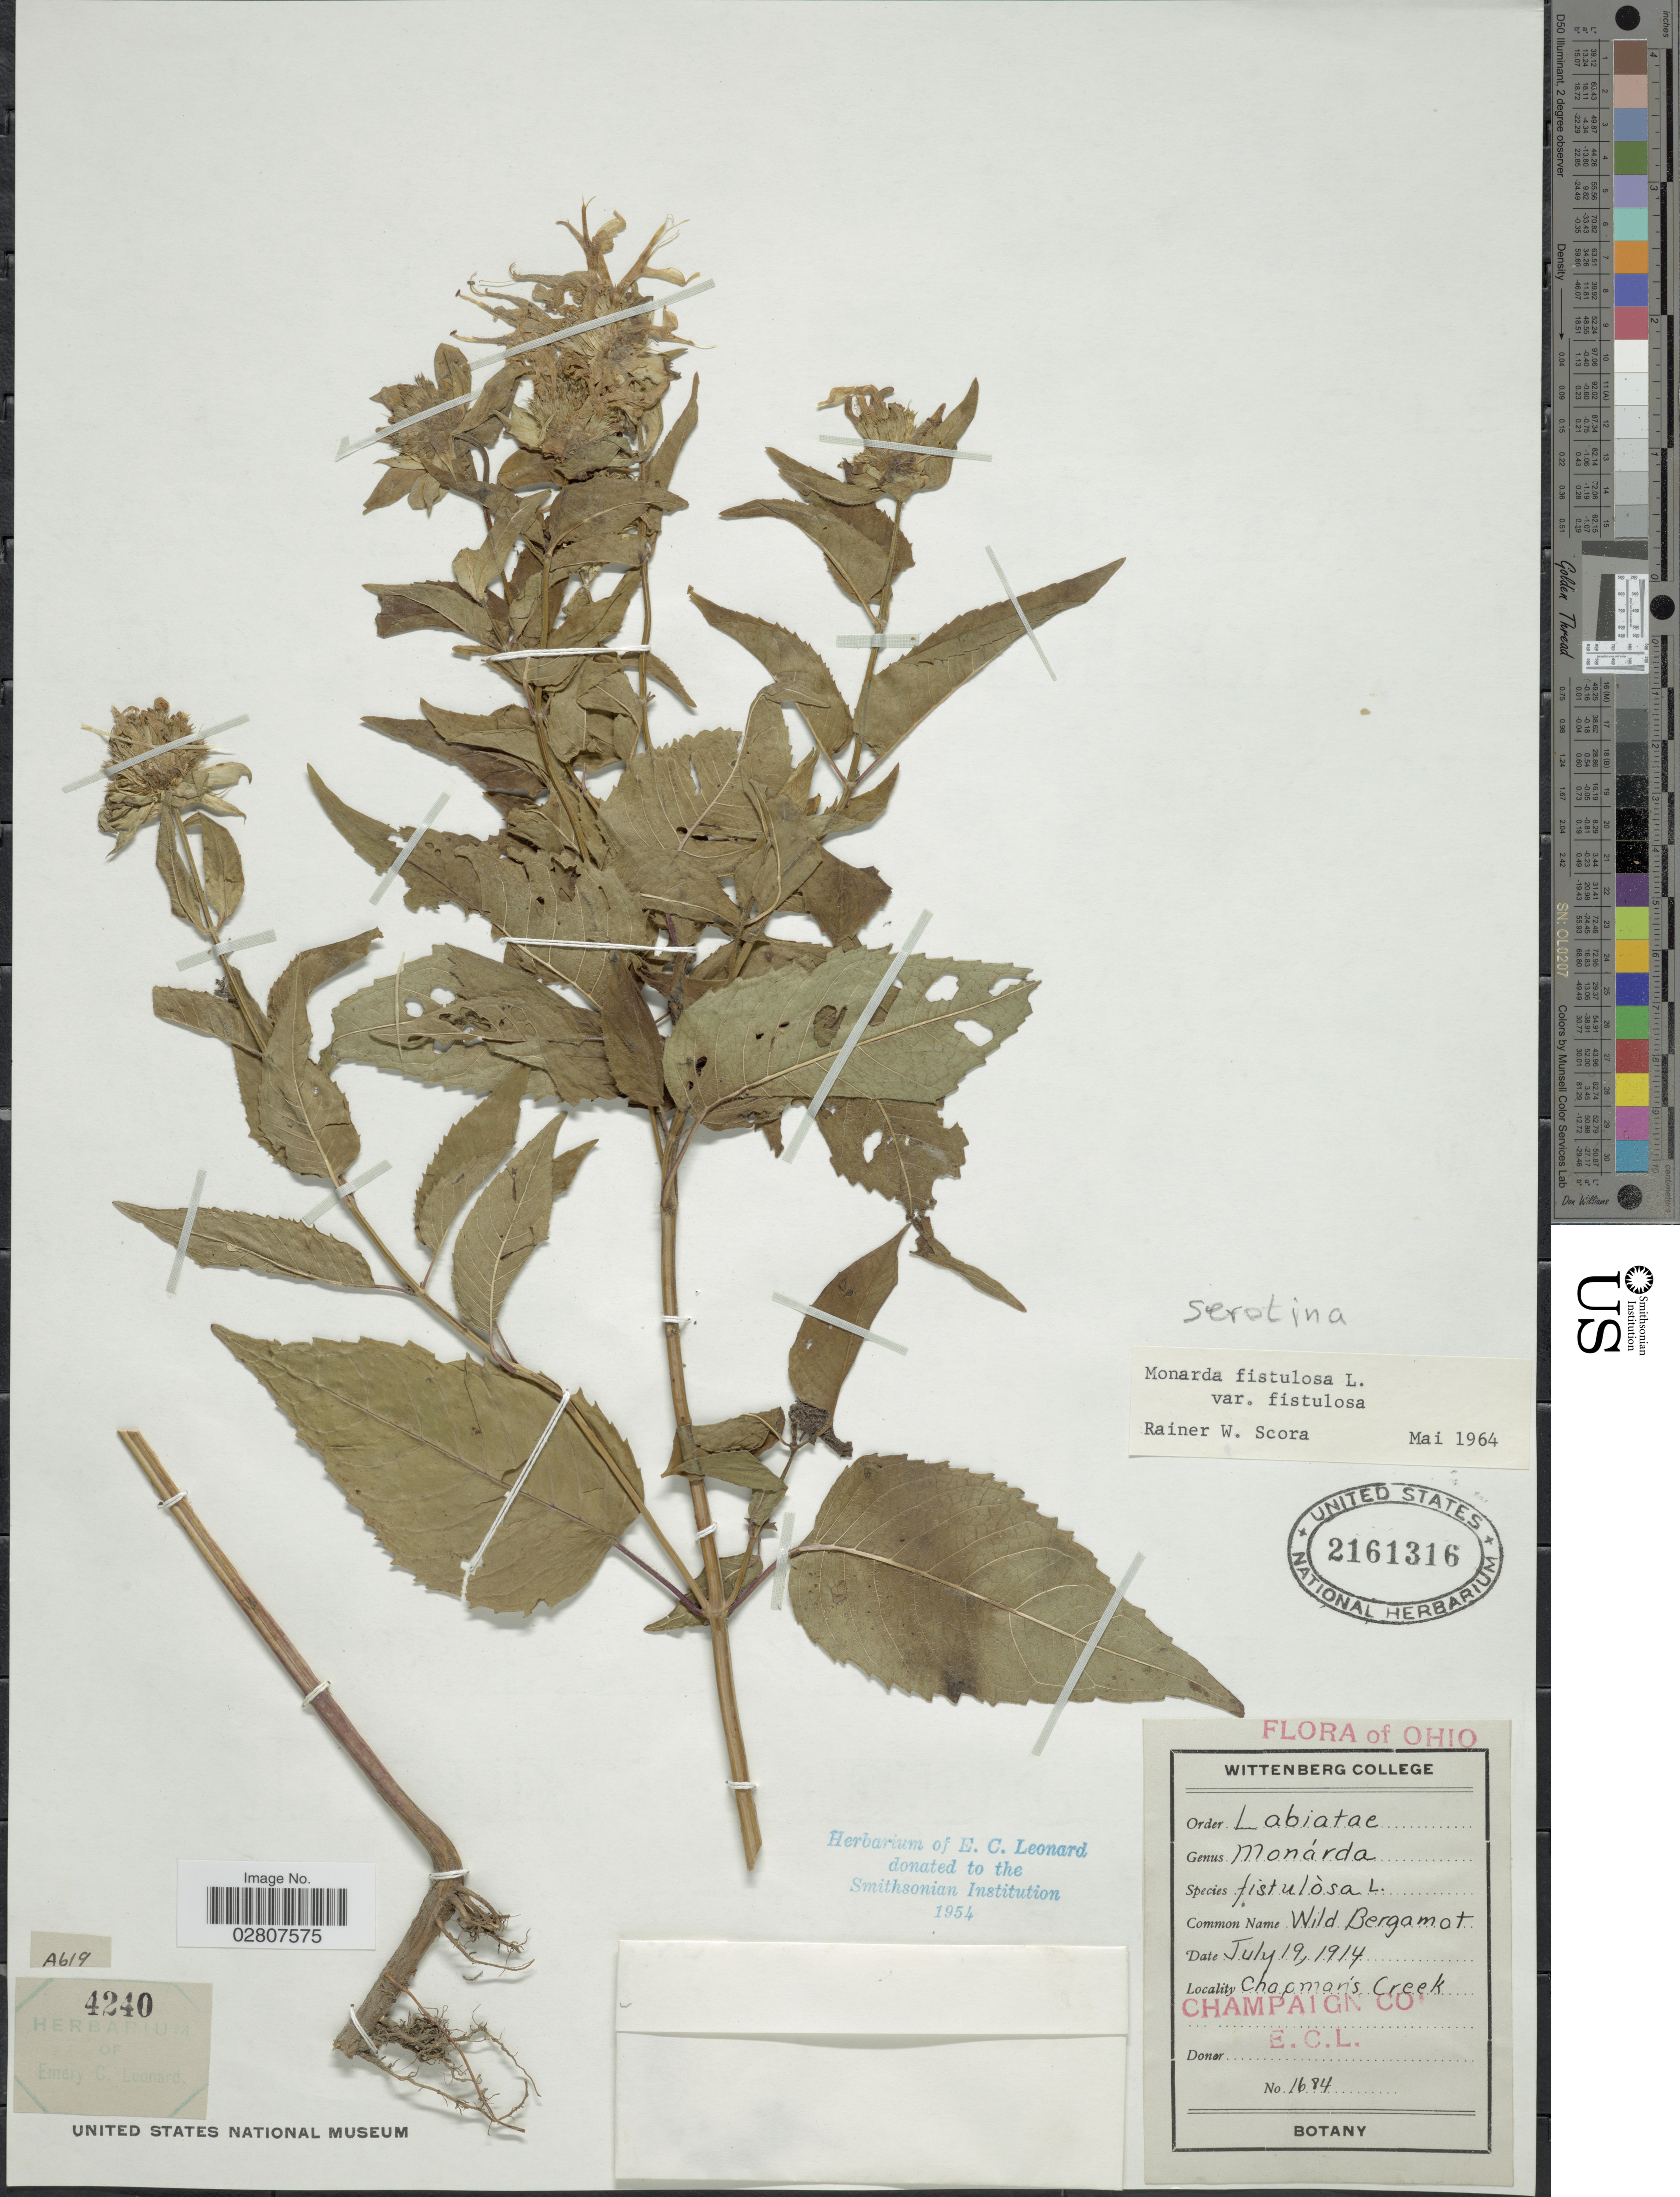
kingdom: Plantae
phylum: Tracheophyta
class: Magnoliopsida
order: Lamiales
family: Lamiaceae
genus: Monarda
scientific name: Monarda fistulosa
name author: L.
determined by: Scora, R. W.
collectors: E. C. Leonard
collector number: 1684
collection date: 1914-07-19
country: United States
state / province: Ohio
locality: Chapman's Creek, Champaign Co.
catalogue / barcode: US 2161316